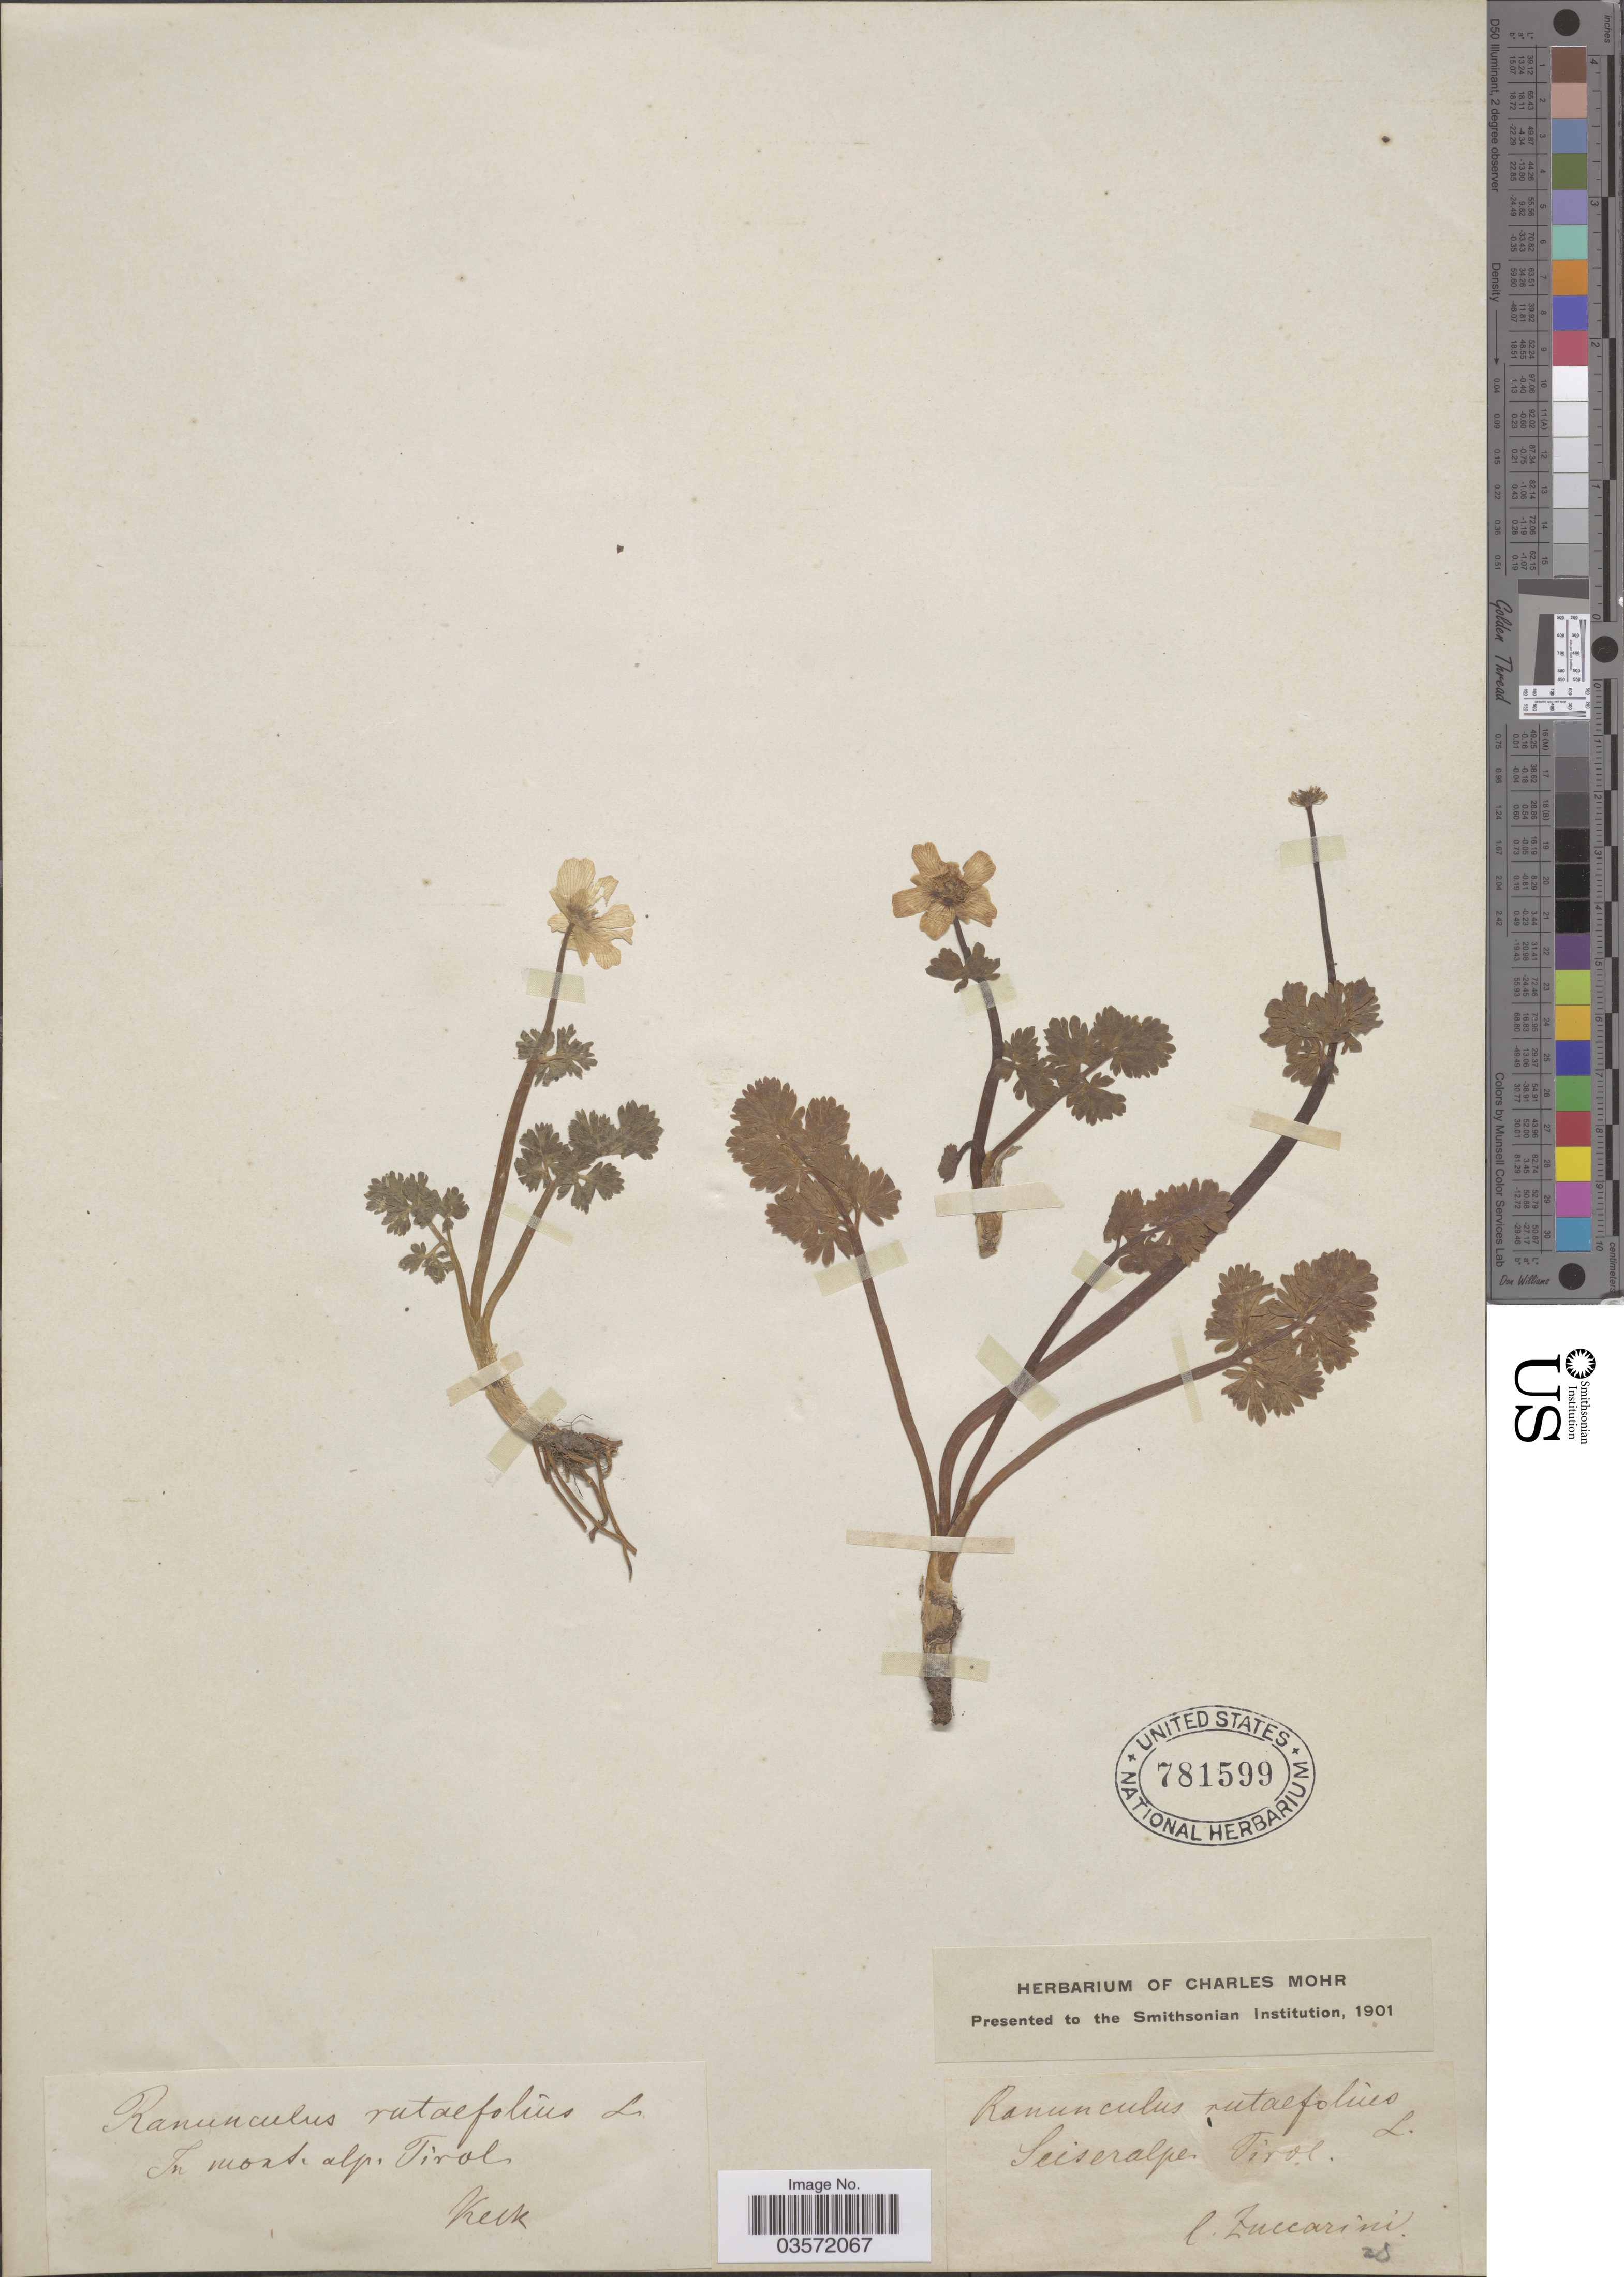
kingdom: Plantae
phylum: Tracheophyta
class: Magnoliopsida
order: Ranunculales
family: Ranunculaceae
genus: Ranunculus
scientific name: Ranunculus rutifolius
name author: L.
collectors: Zuccarini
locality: In mont alp. Tirol. Seiseralpen.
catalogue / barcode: US 781599